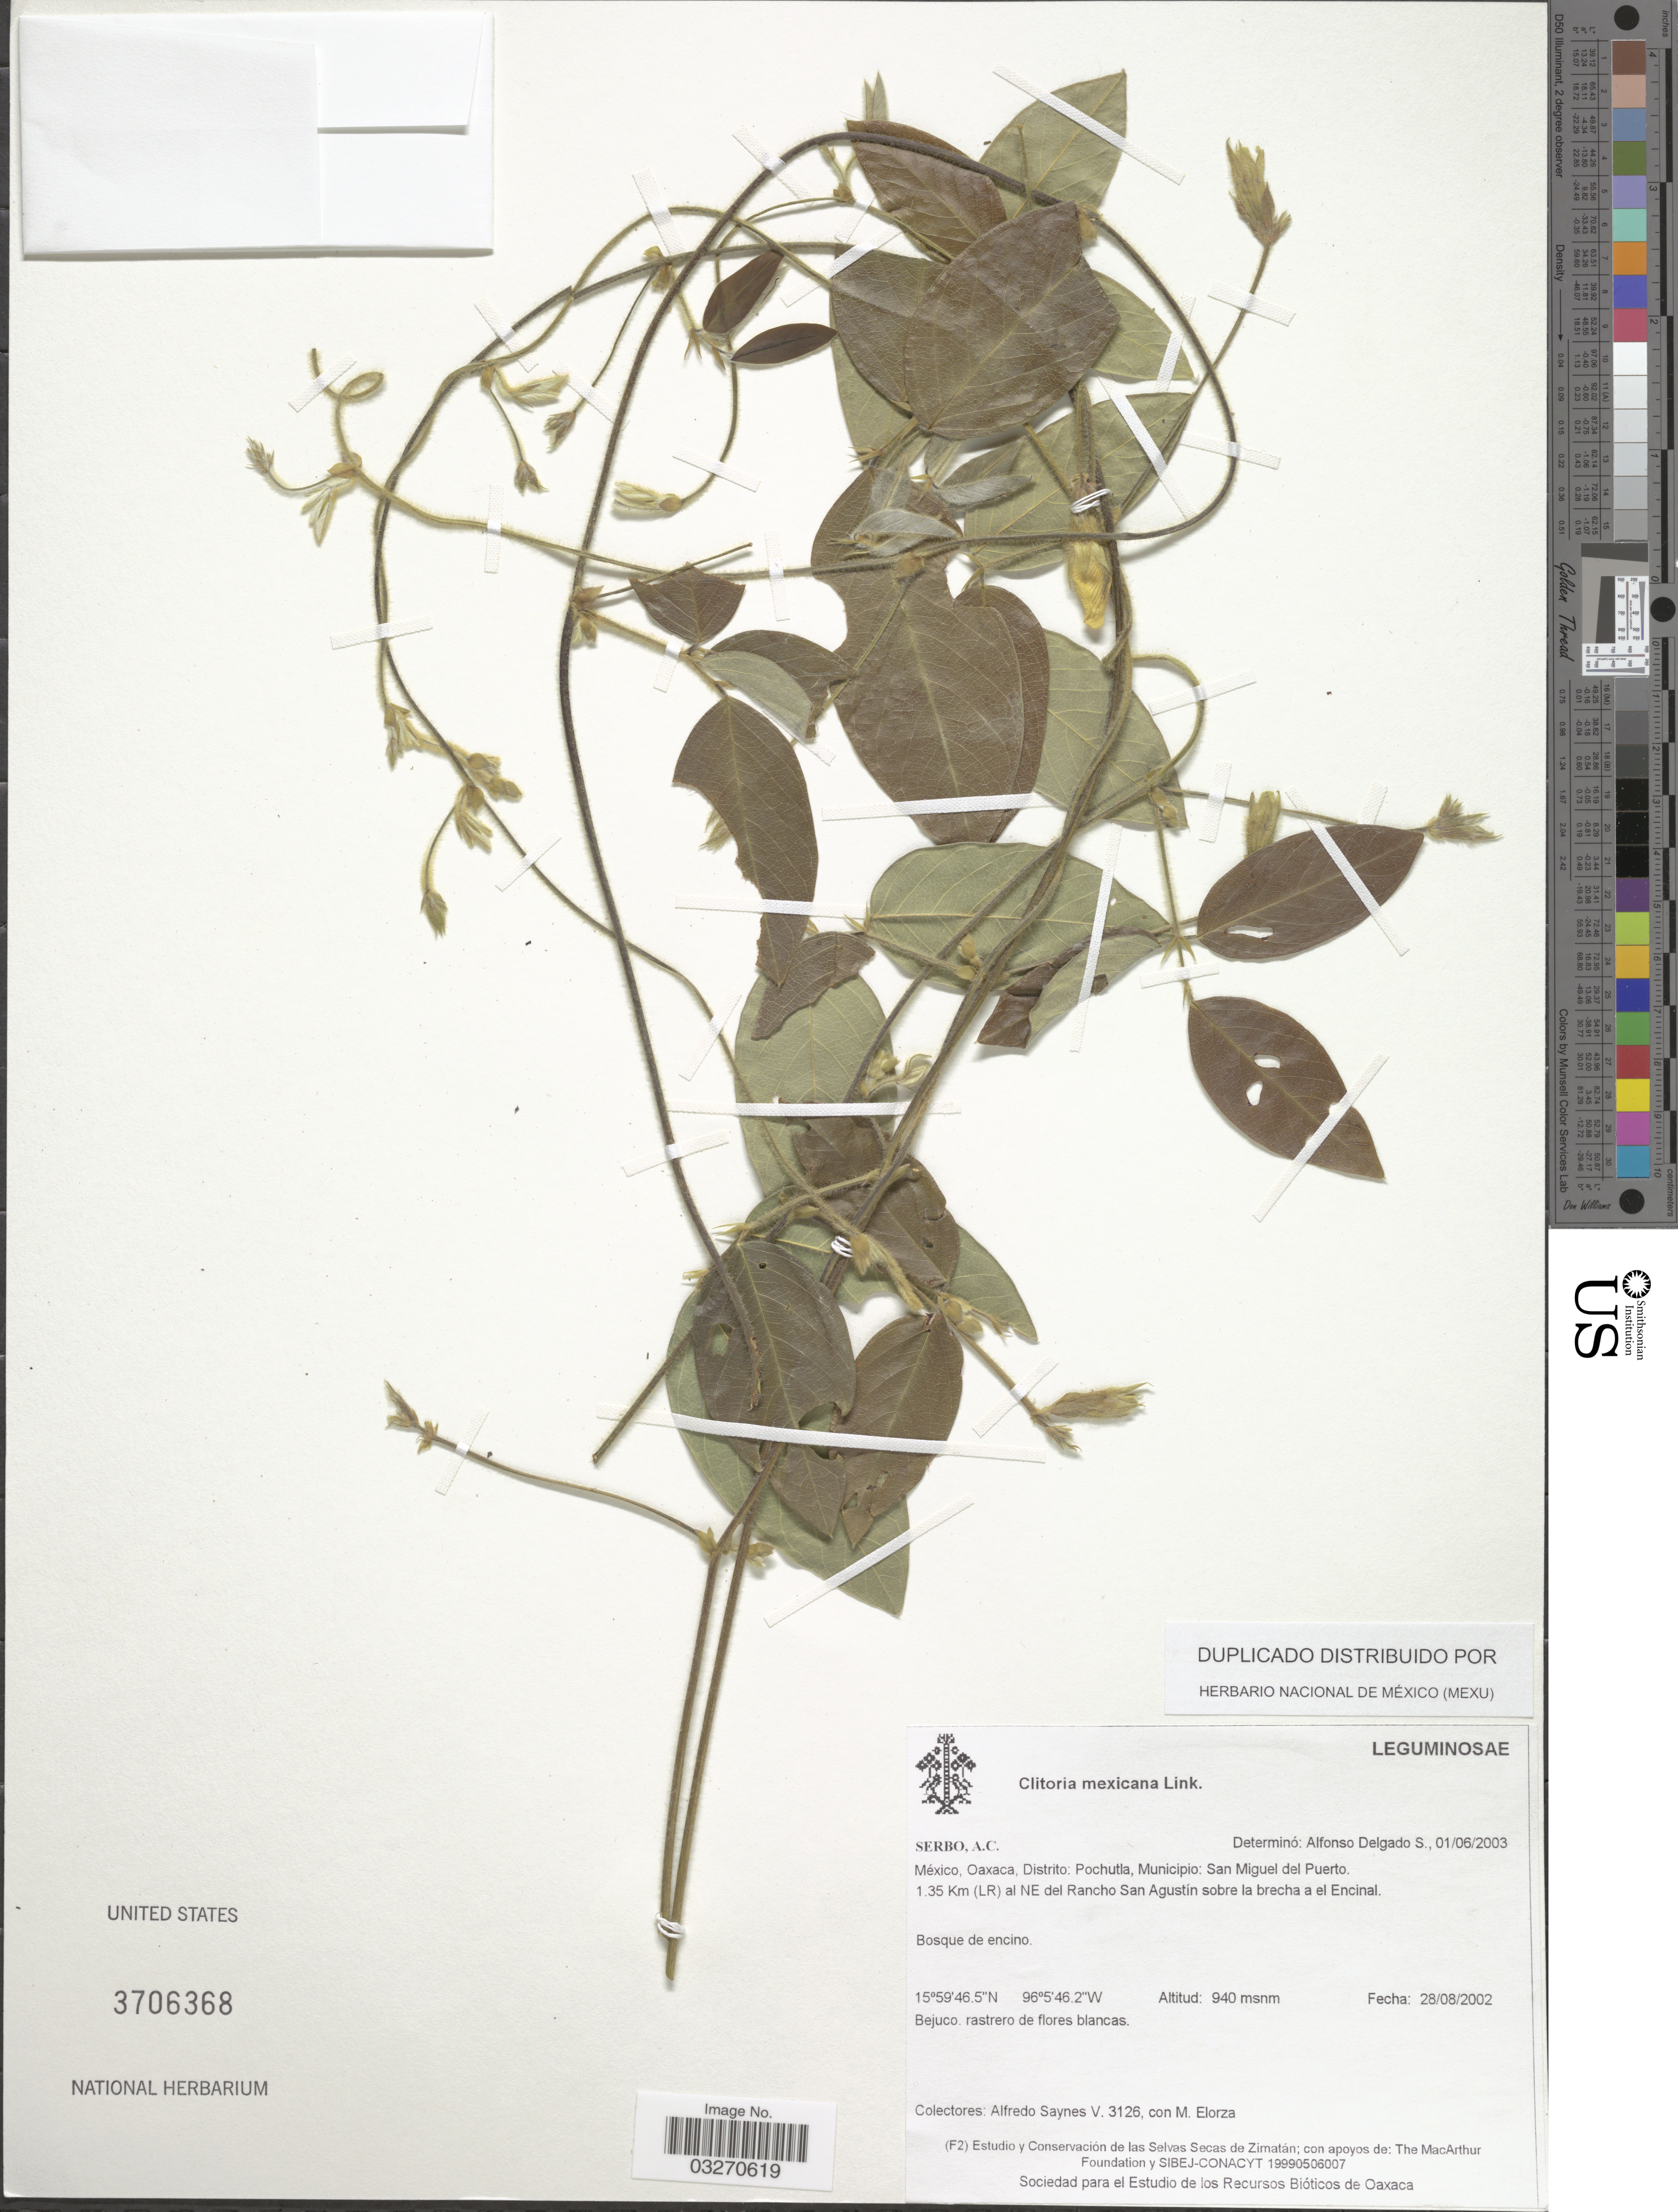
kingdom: Plantae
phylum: Tracheophyta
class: Magnoliopsida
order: Fabales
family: Fabaceae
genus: Clitoria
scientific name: Clitoria mexicana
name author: Link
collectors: A. Saynes & M. Elorza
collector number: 3126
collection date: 2002-08-28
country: Mexico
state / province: Oaxaca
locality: Distrito: Pochutla, Municipio: San Miguel del Puerto. 1.35 Km (LR) al NE del Rancho San Agustín sobre la brecha a el Encinal.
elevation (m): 940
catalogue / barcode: US 3706368